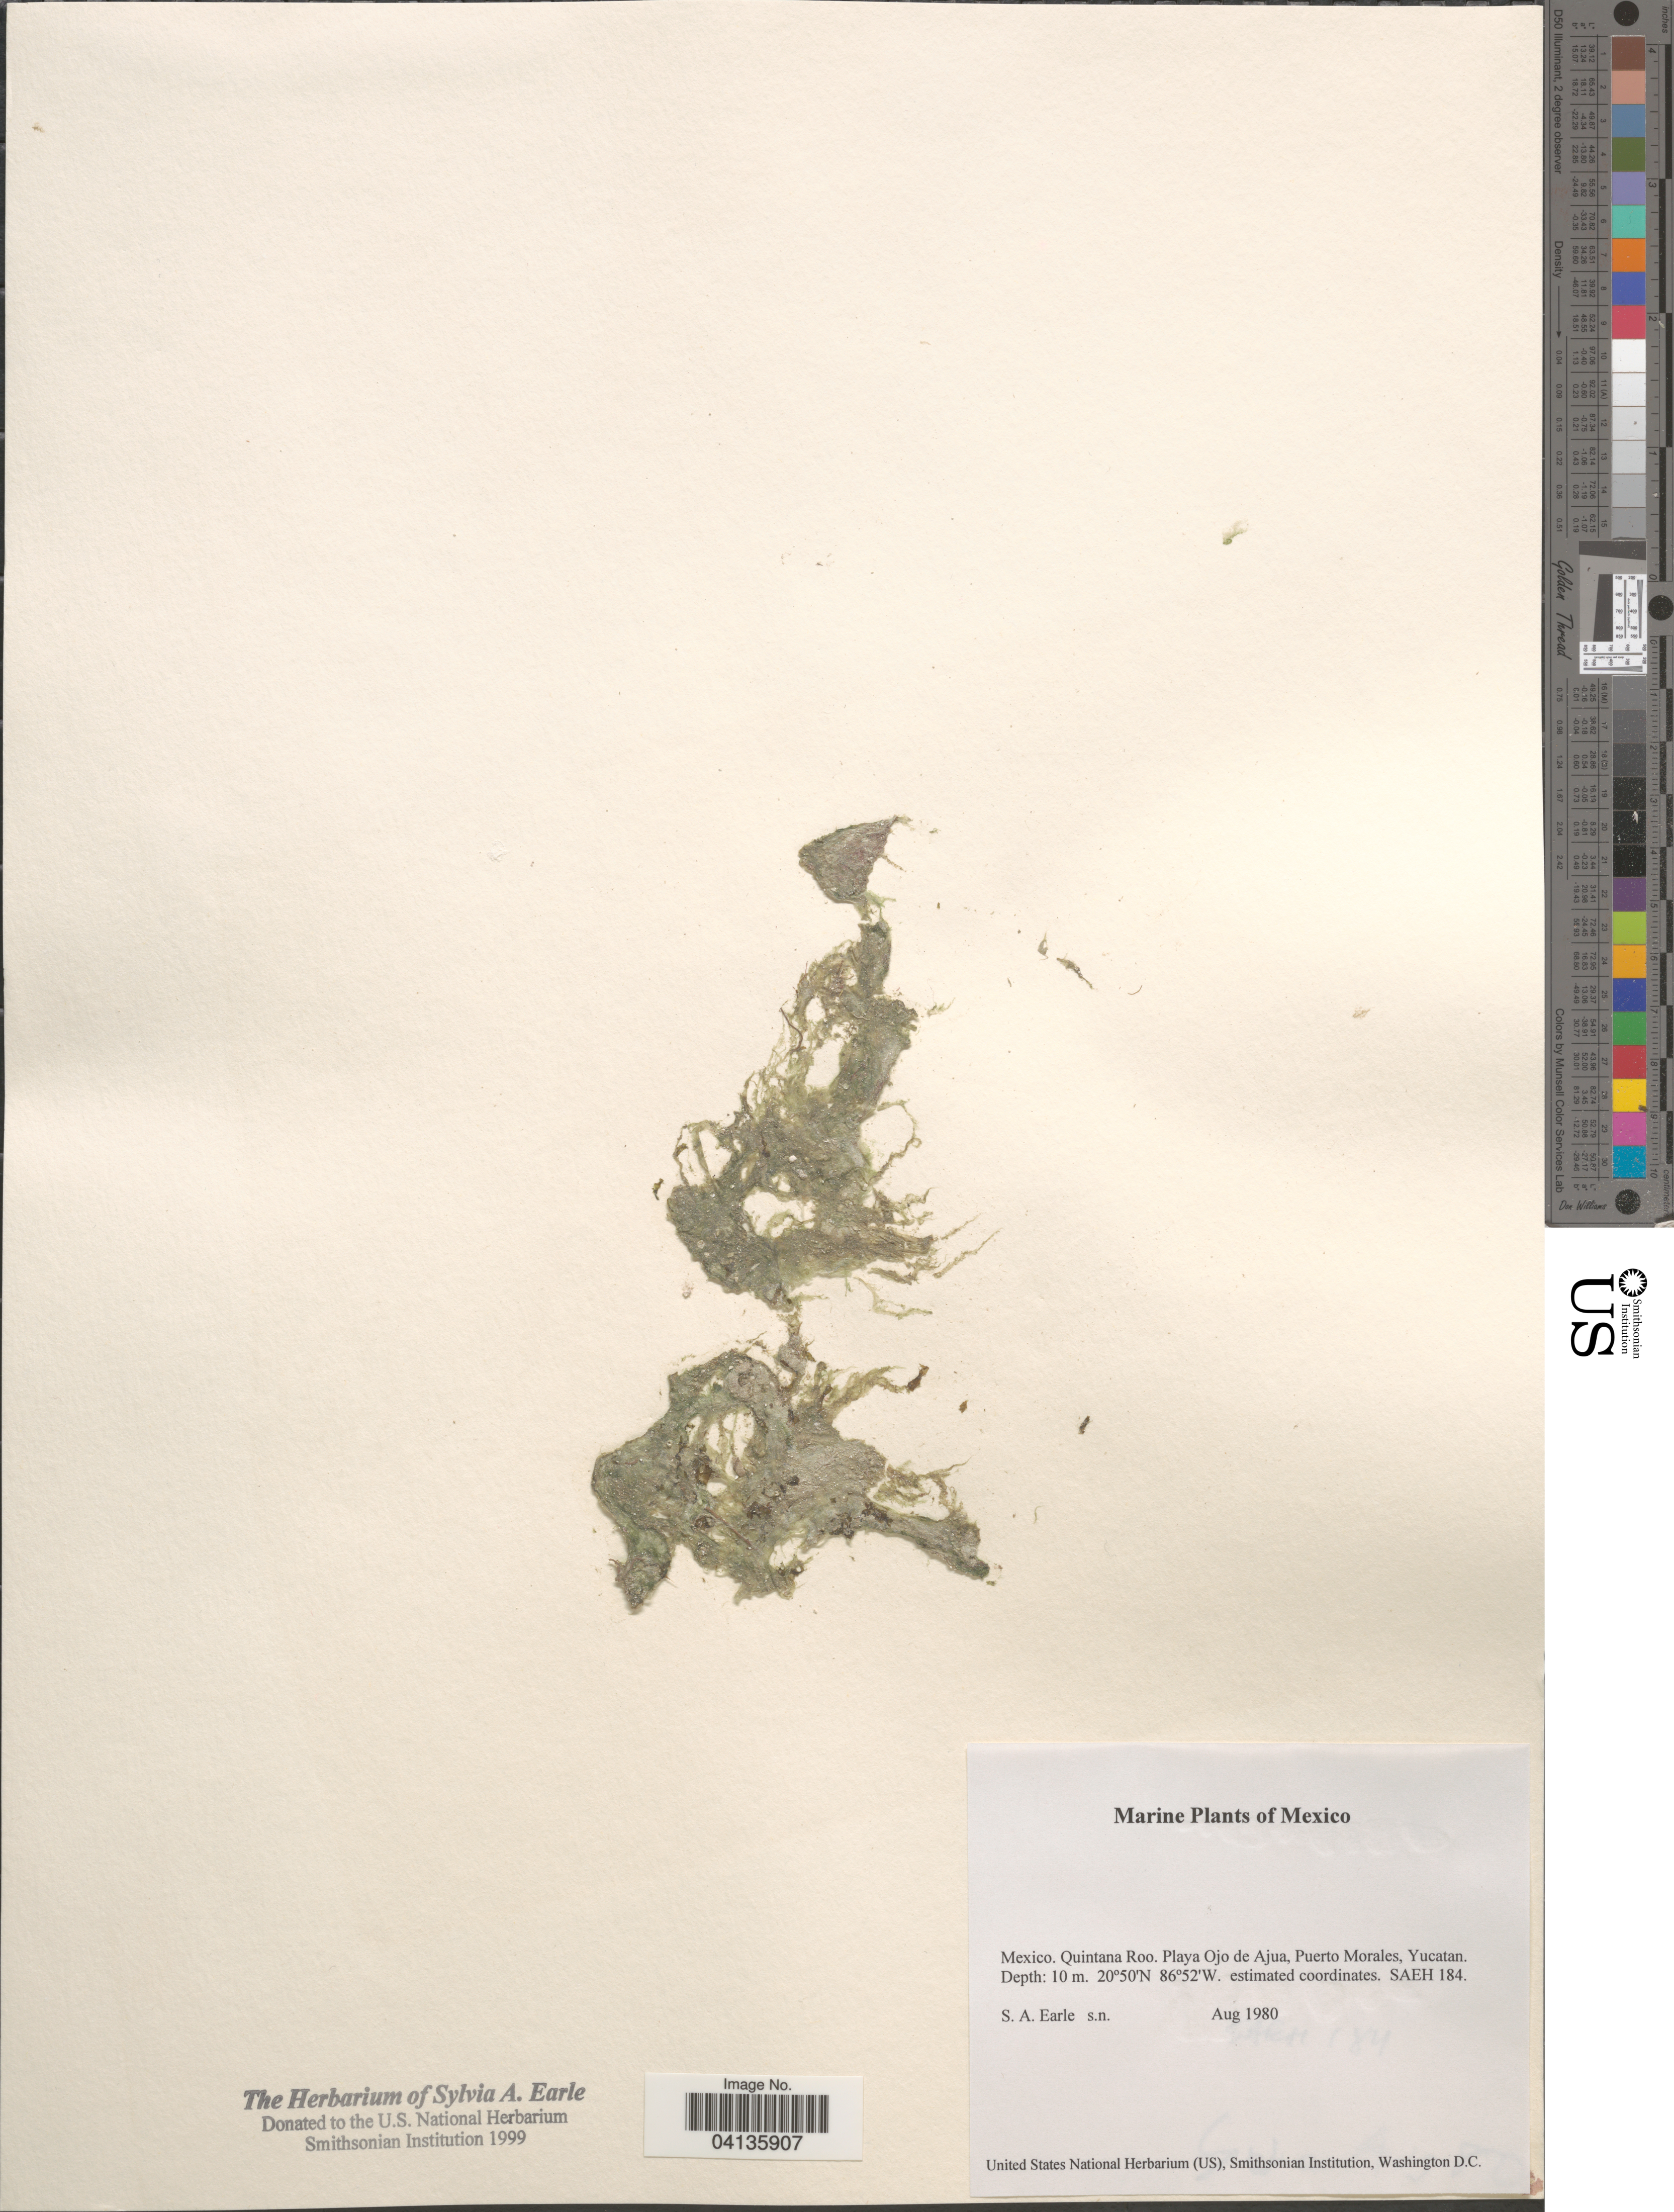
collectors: S. A. Earle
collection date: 1980-08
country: Mexico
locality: Quintana Roo. Playa Ojo de Agua, Puerto Morales, Yucatan. SAEH 184.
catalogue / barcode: US 238738